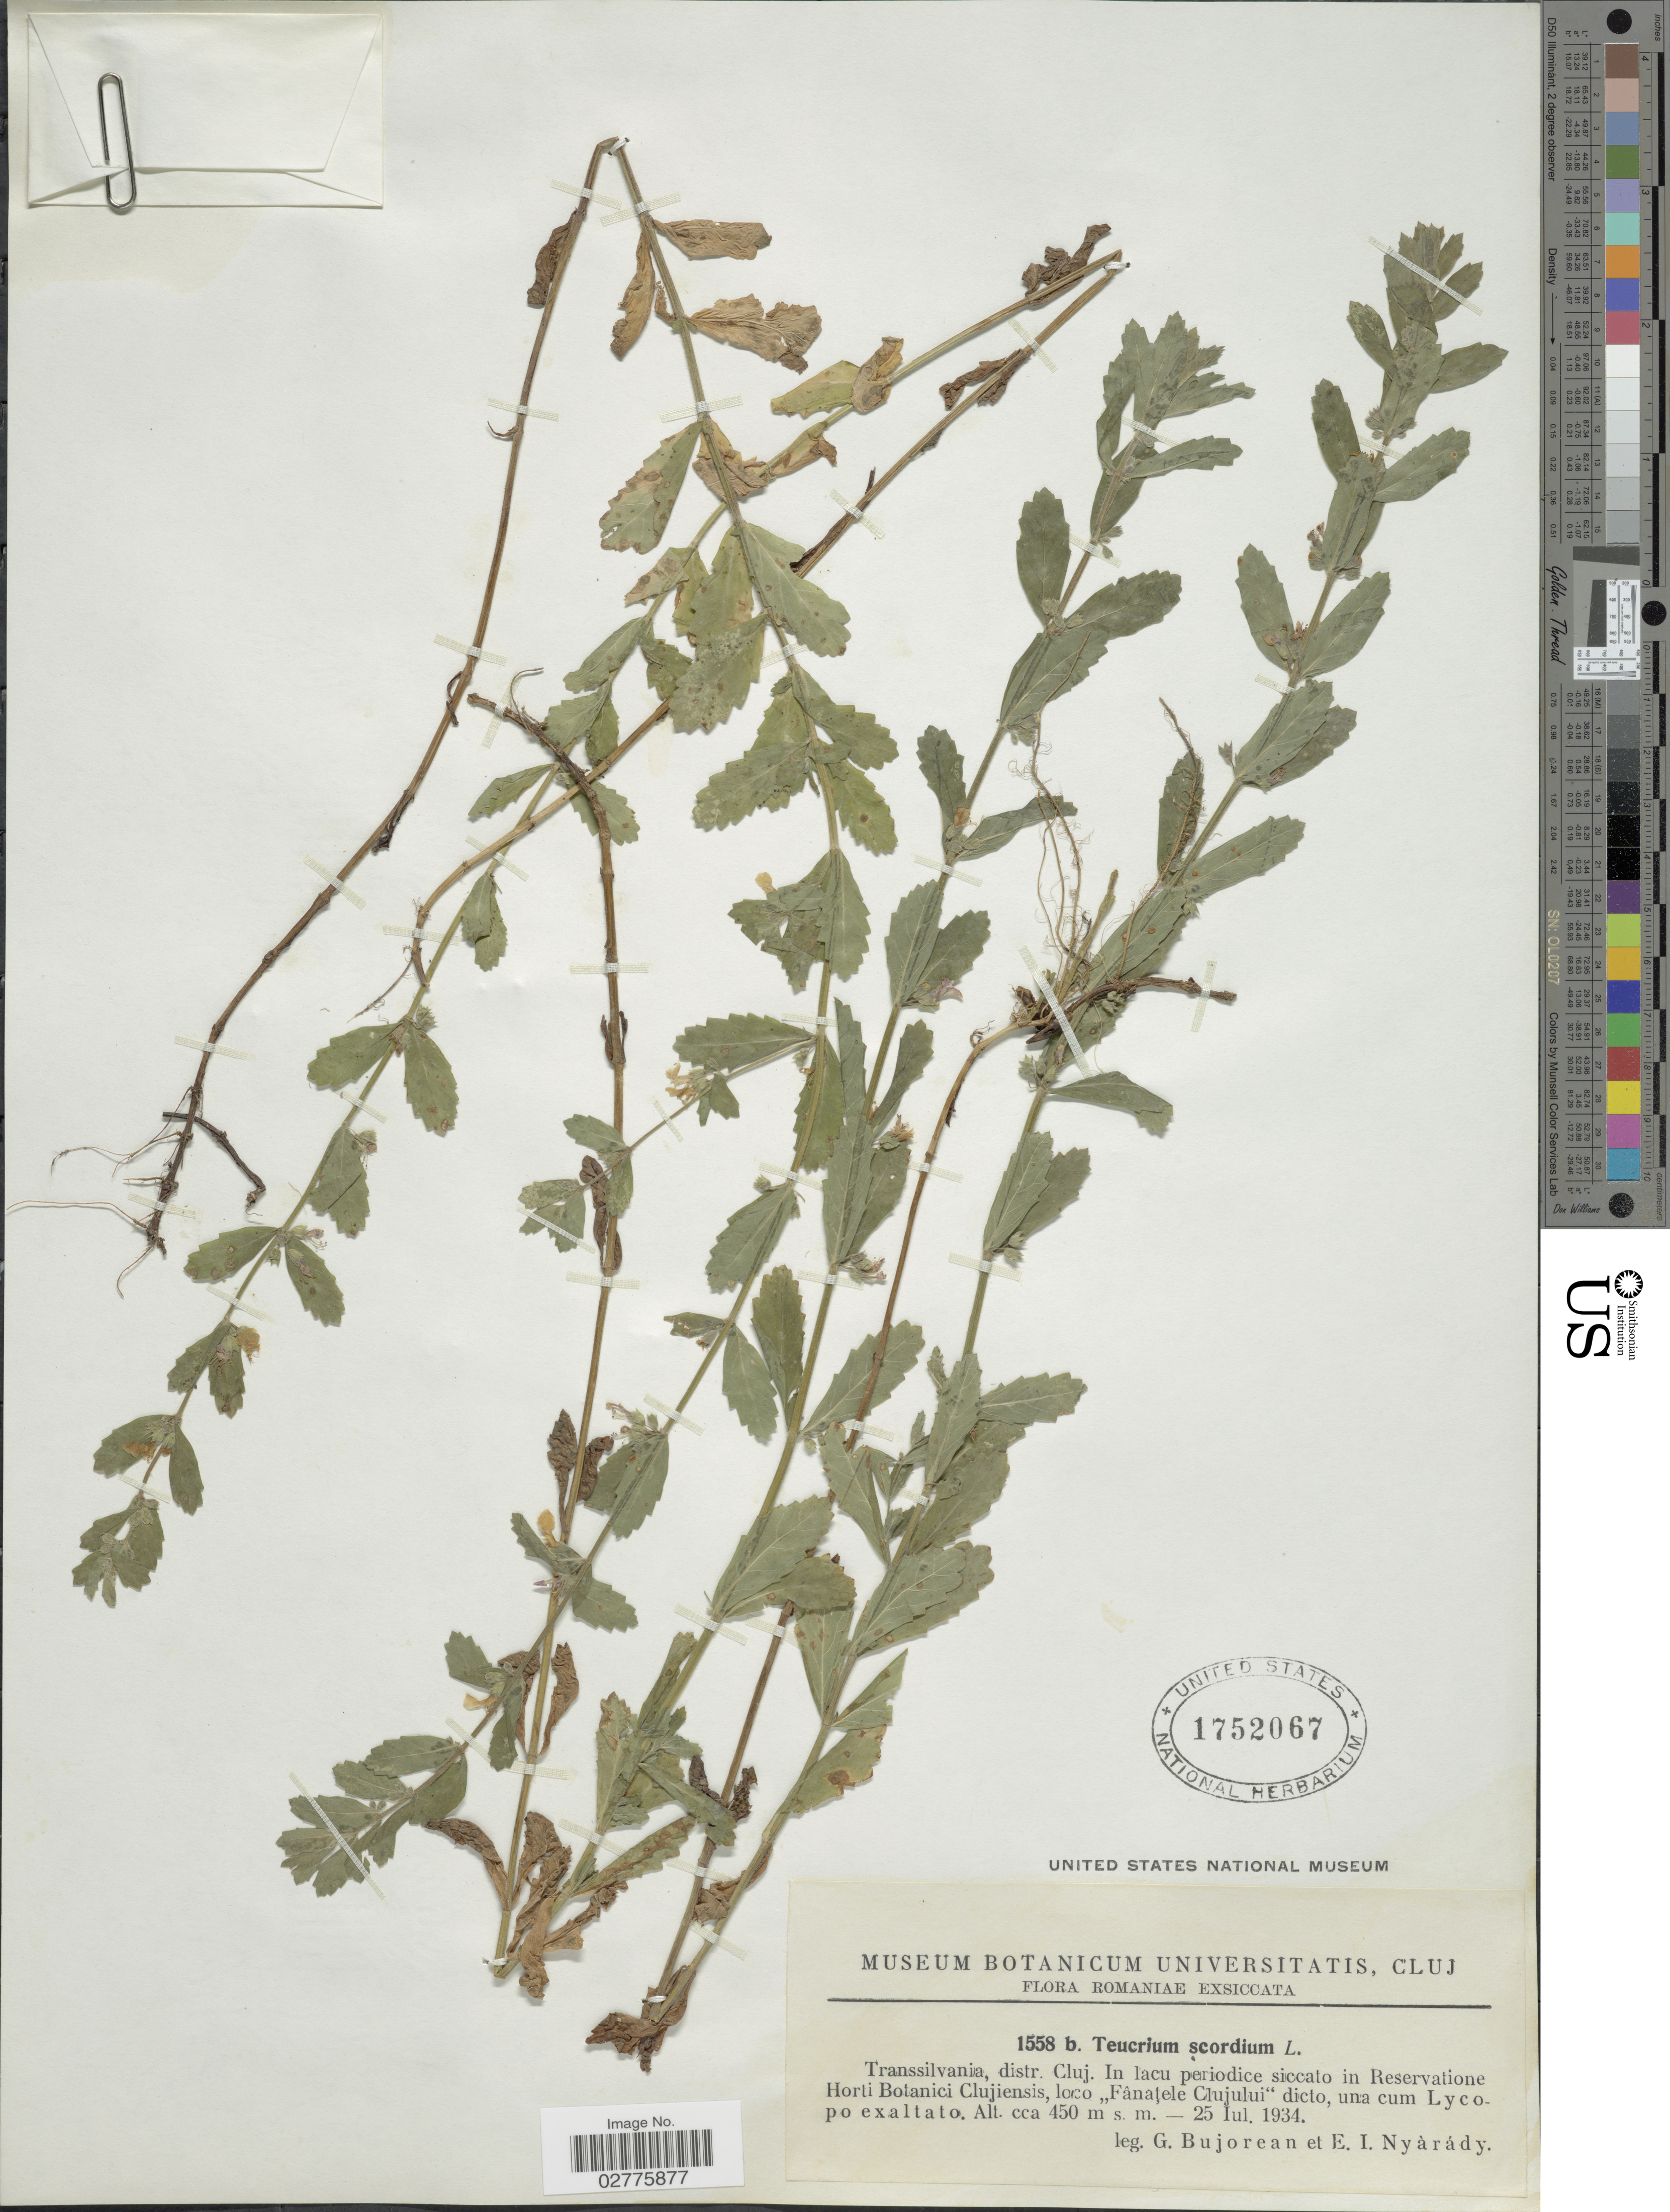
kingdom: Plantae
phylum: Tracheophyta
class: Magnoliopsida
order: Lamiales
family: Lamiaceae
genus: Teucrium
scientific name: Teucrium scordium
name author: L.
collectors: G. Bujorean & E. Nyárády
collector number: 1558 b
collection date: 1934-07-25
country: Romania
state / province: Cluj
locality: Transsilvania, distr. Cluj. In lacu peropdice siccato in Reservatione Horti Botanici Clujiensis, loco ,,Fânatale Clujului' dicto, una cum Lycopo exaltato.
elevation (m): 450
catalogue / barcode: US 1752067